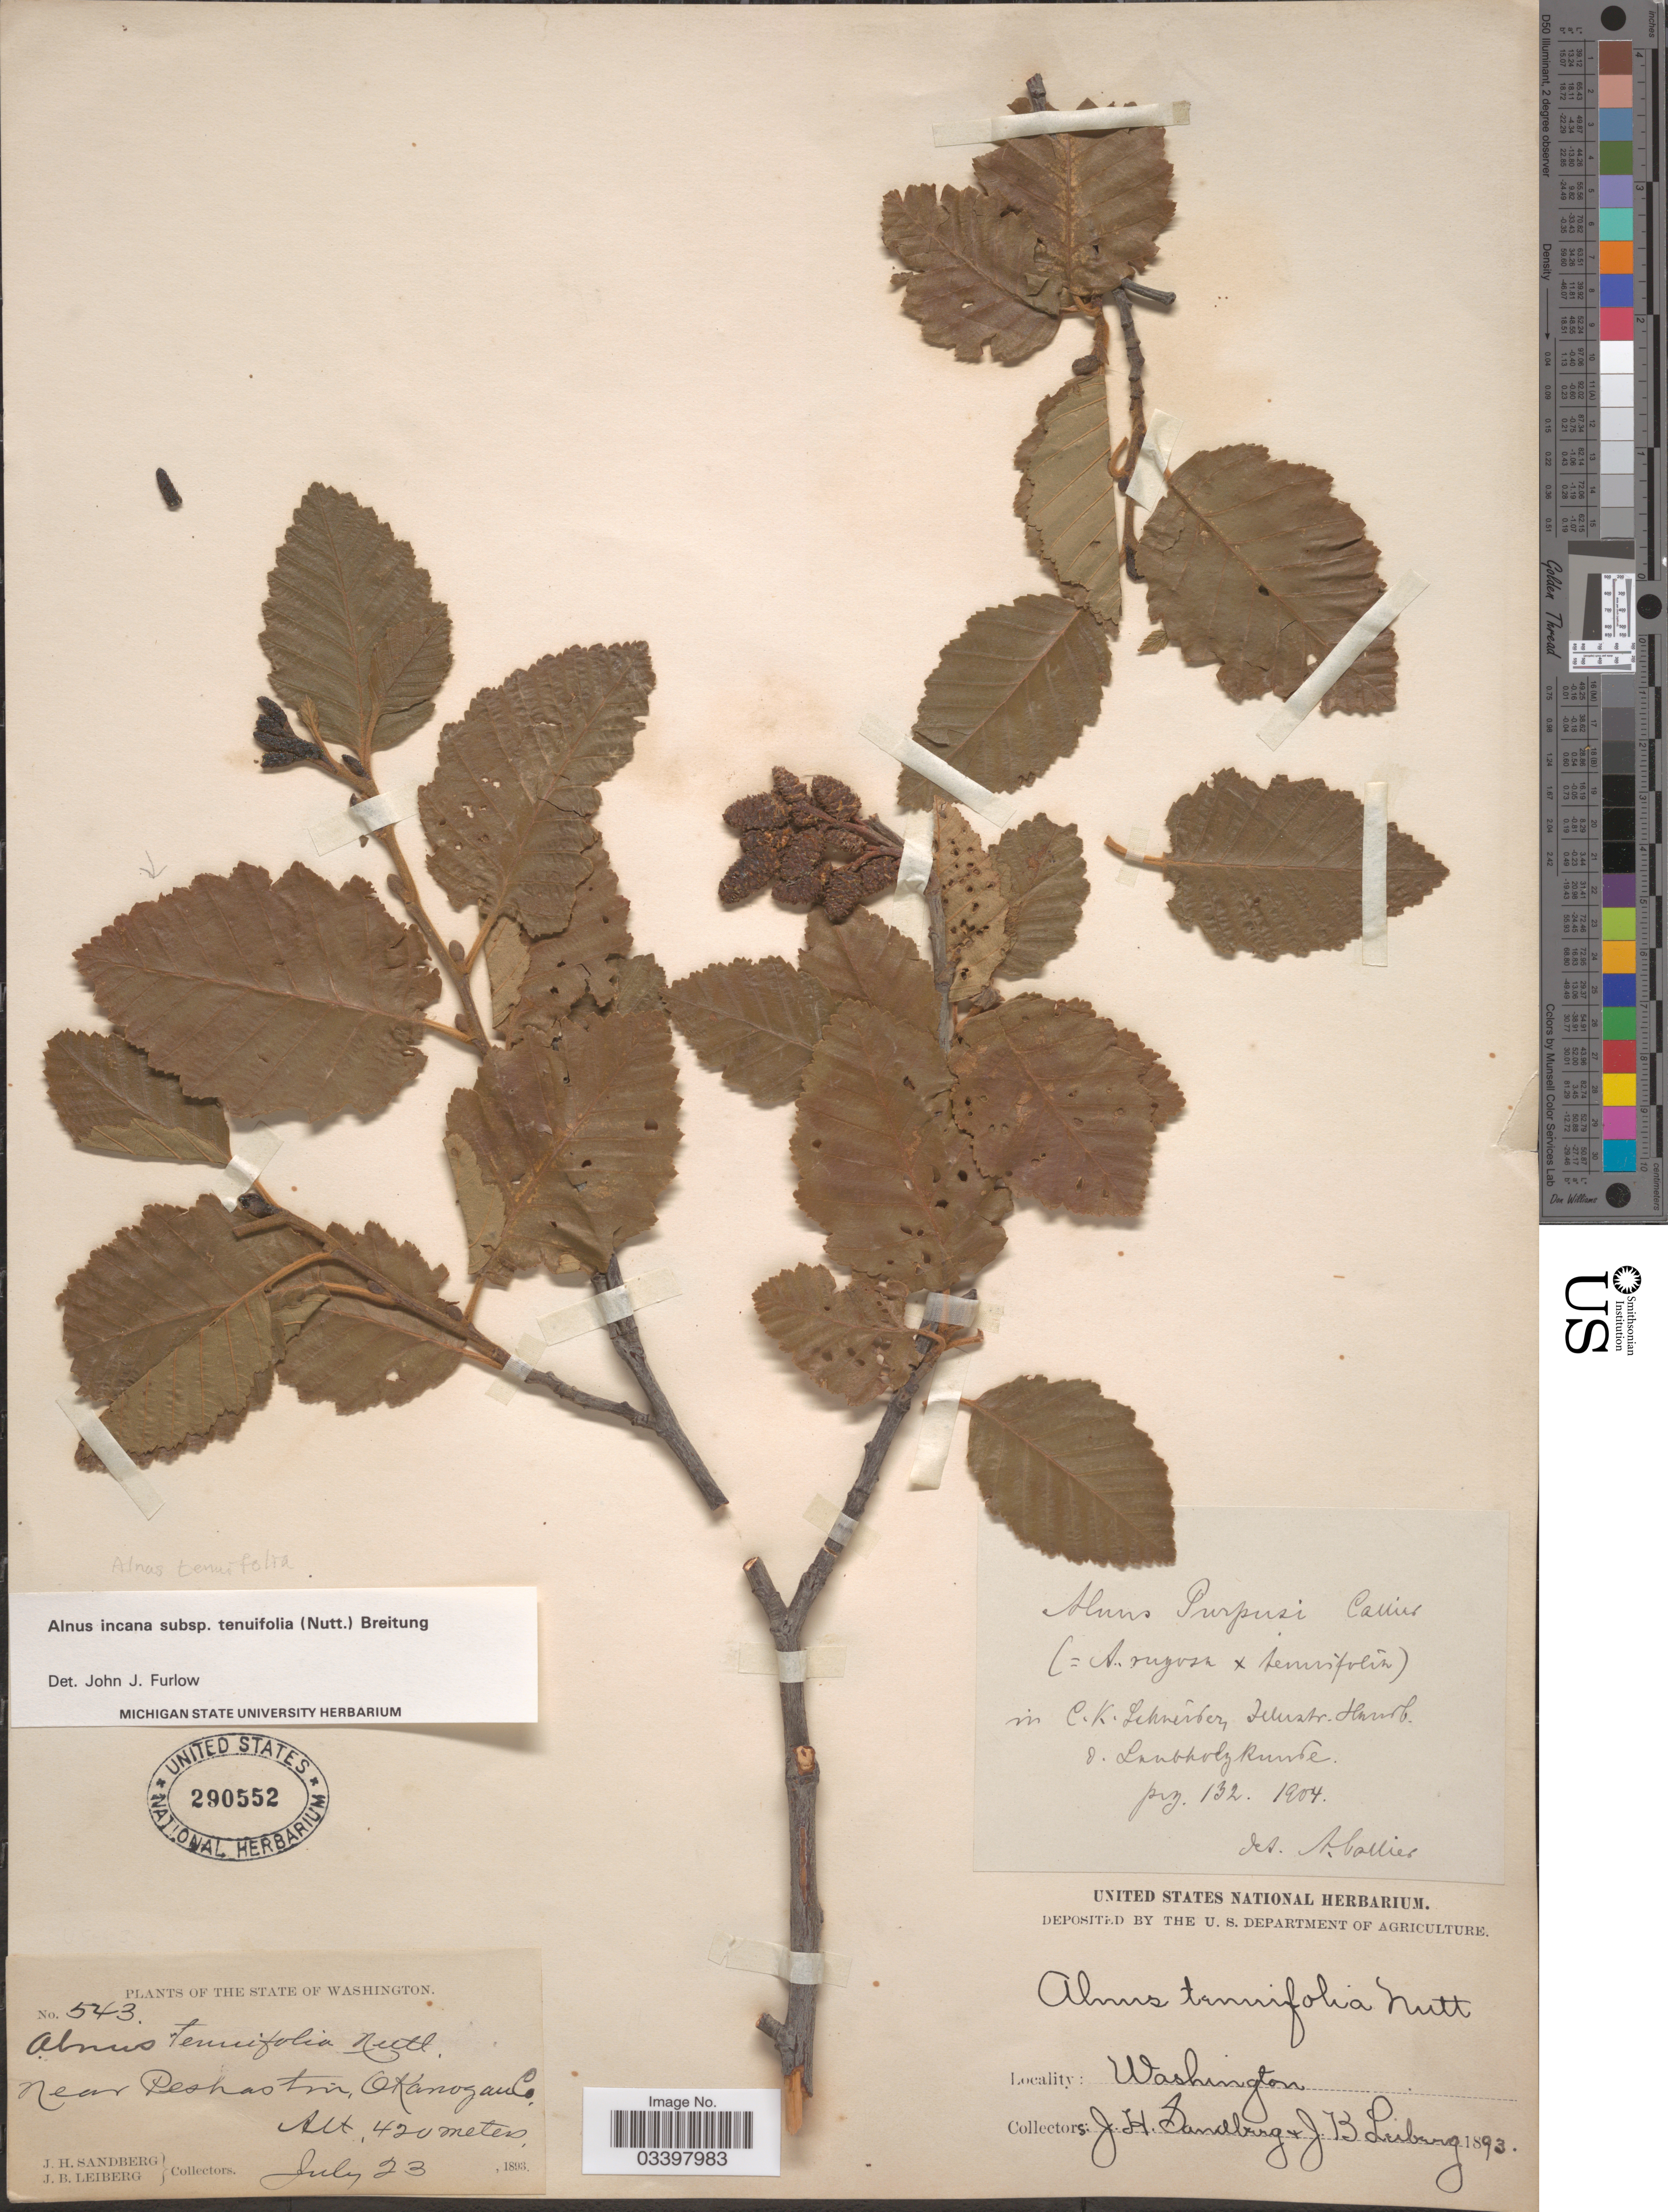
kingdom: Plantae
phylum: Tracheophyta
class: Magnoliopsida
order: Fagales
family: Betulaceae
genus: Alnus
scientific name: Alnus incana subsp. tenuifolia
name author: (Nutt.) Breitung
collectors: J. H. Sandberg & J. B. Leiberg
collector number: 543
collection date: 1893-07-23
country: United States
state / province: Washington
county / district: Okanogan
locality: Near Peshastin, Okanogan Co.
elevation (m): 420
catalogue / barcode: US 290552